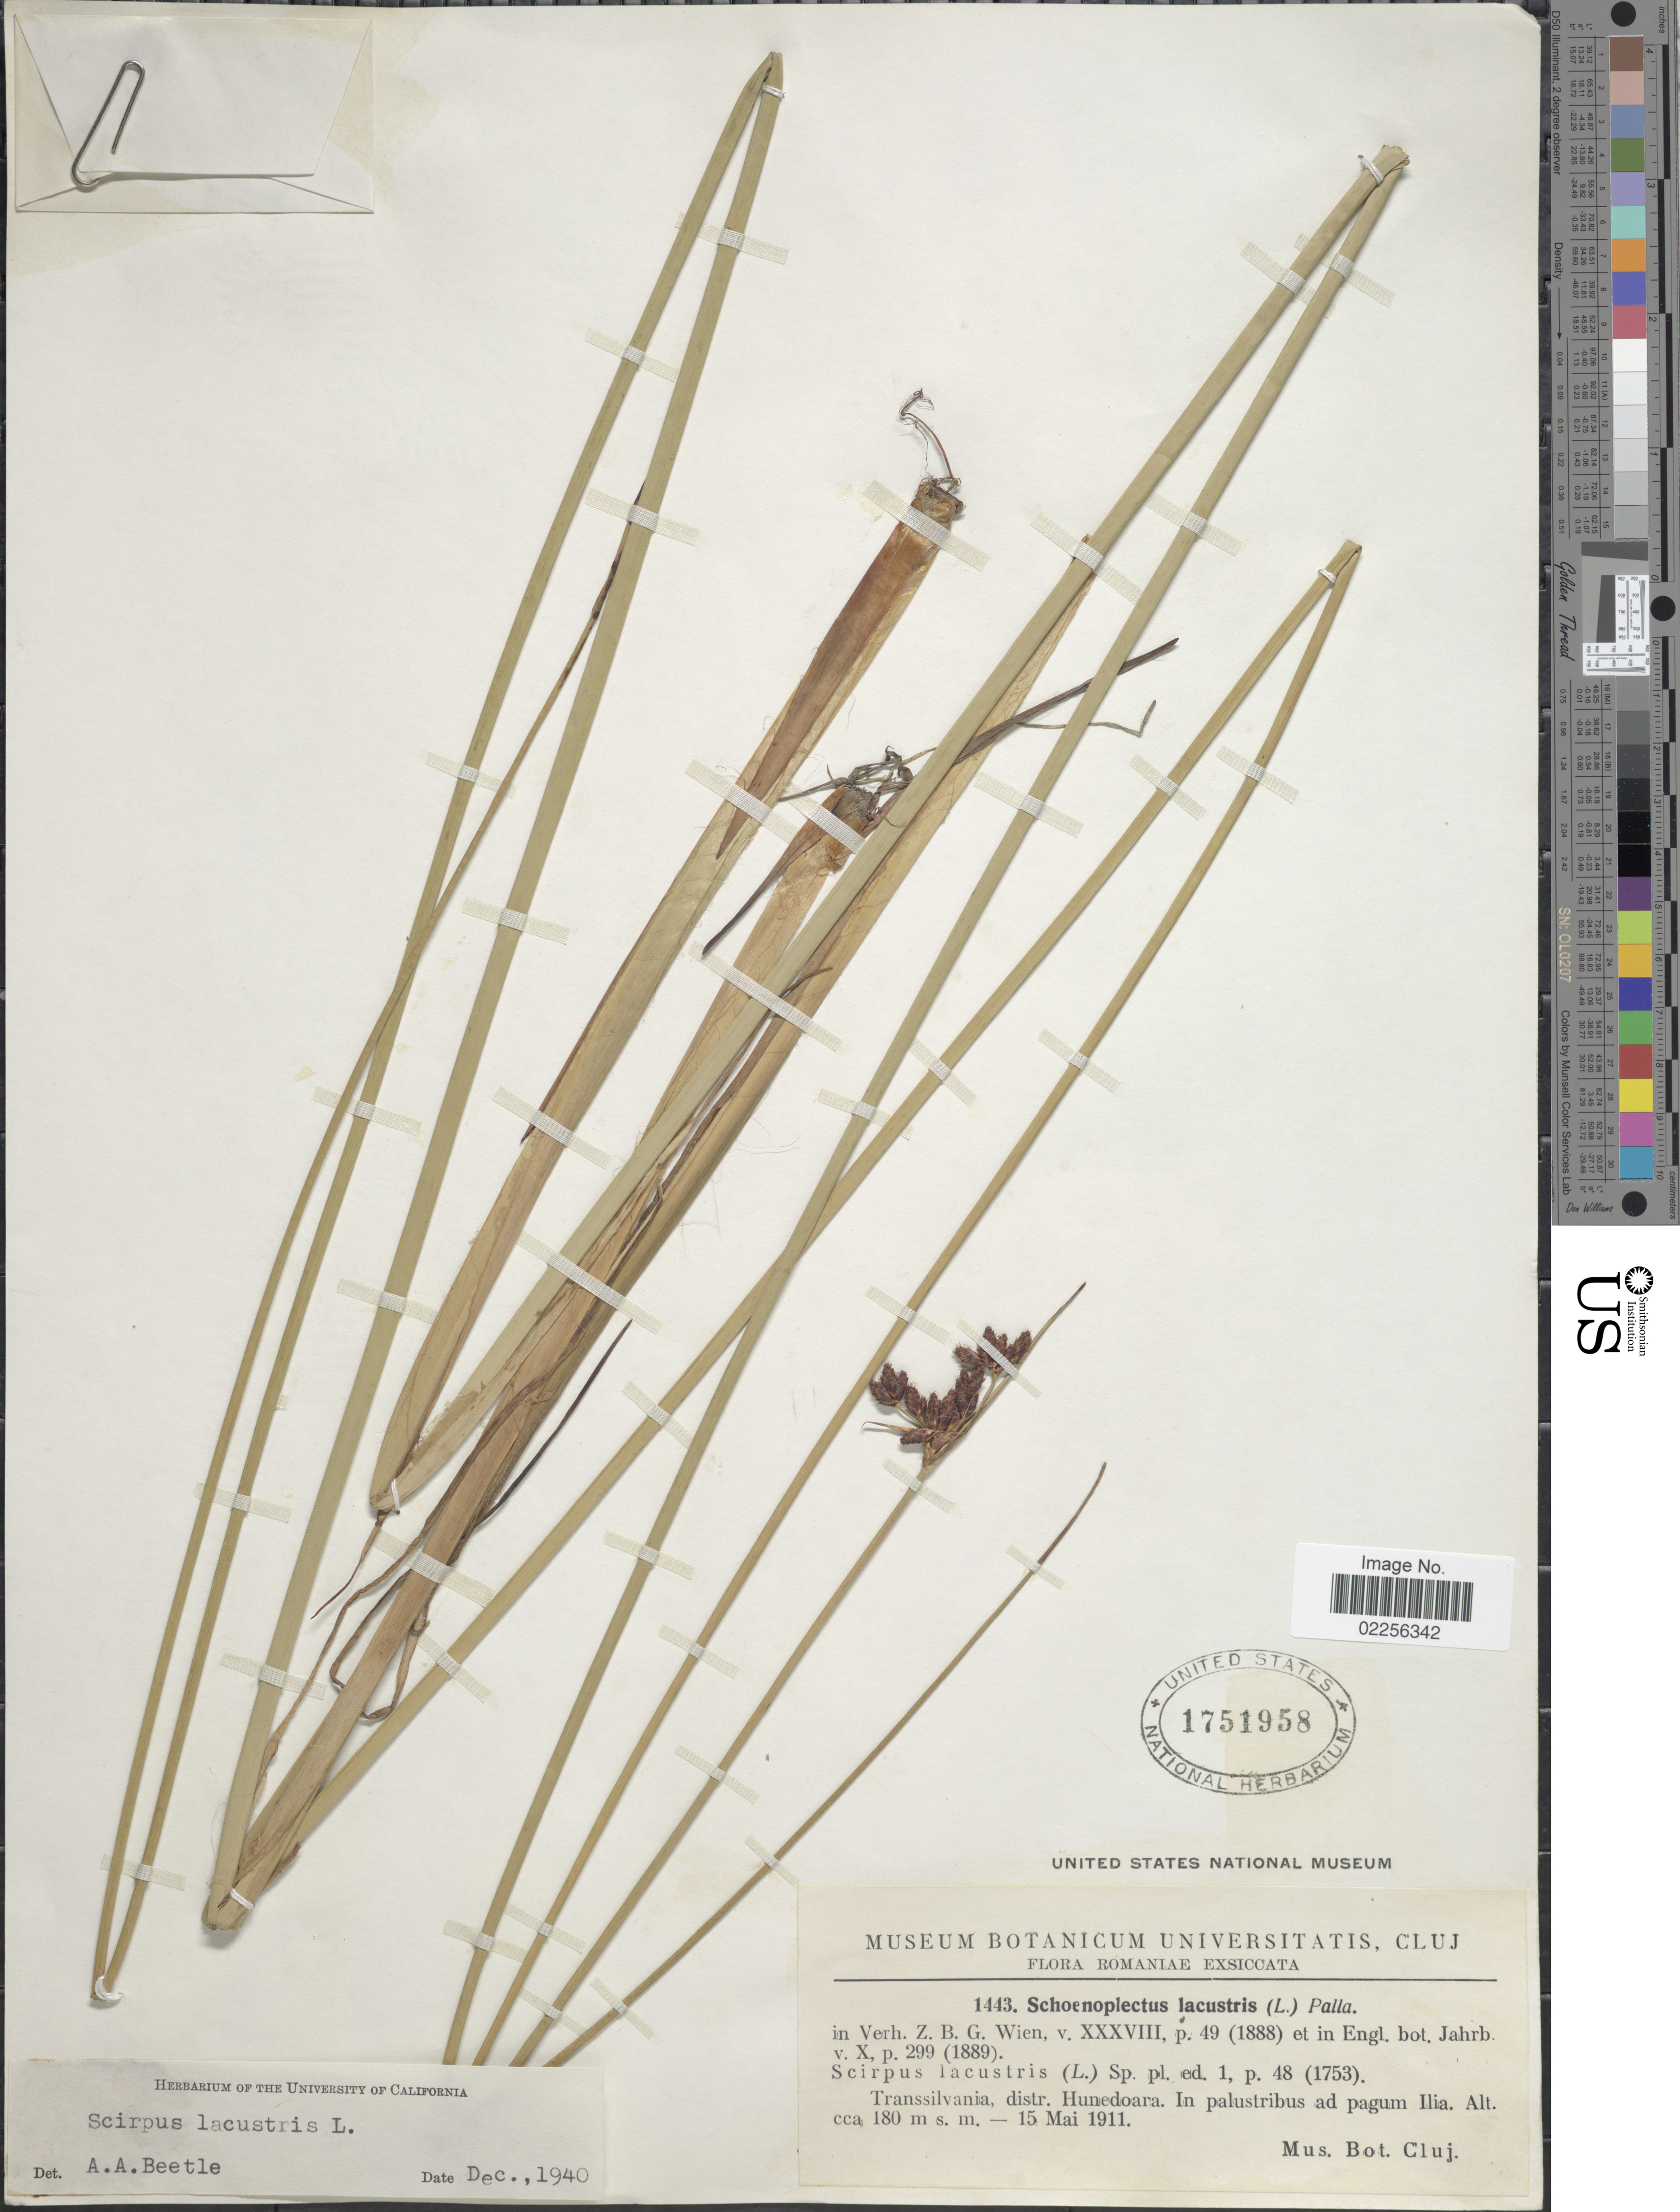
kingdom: Plantae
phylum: Tracheophyta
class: Liliopsida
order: Poales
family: Cyperaceae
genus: Schoenoplectus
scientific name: Schoenoplectus lacustris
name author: (L.) Palla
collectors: Mus. Bot. Cluj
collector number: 1443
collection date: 1911-05-15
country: Romania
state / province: Hunedoara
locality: Transsilvania, distr. Hunedora. In palustribus ad pagum Ilia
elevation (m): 180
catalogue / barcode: US 1751958